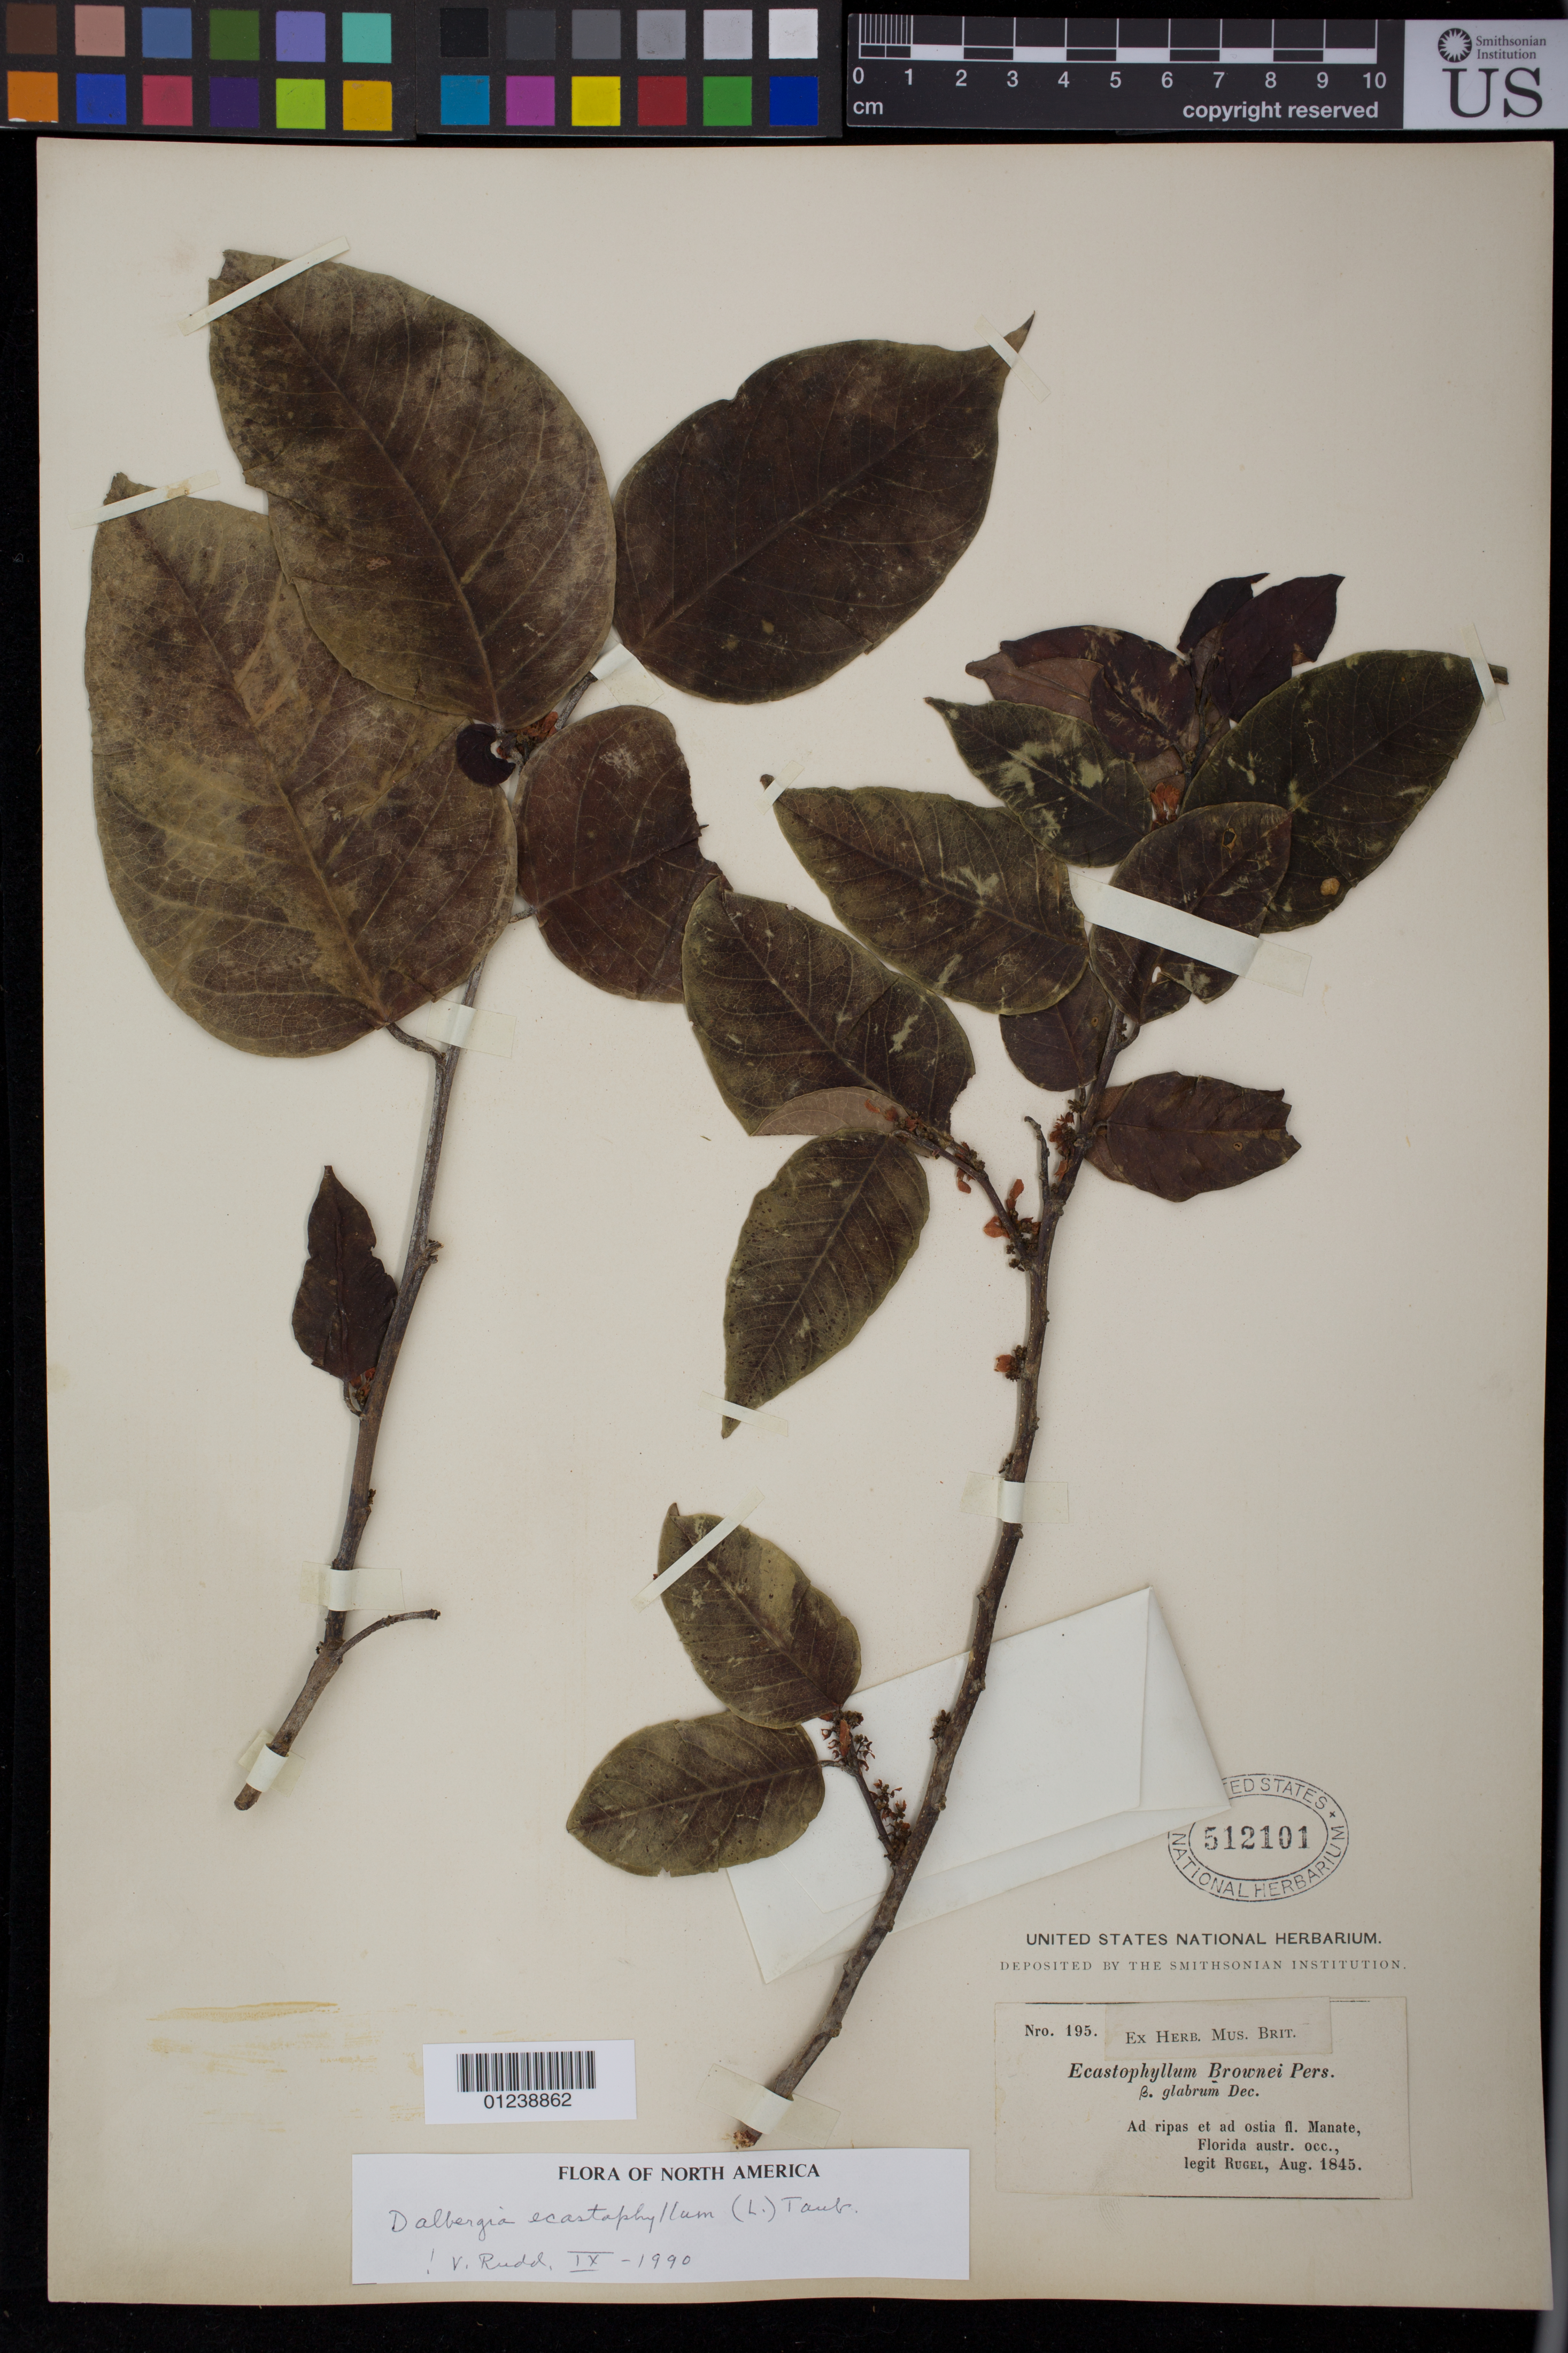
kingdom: Plantae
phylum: Tracheophyta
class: Magnoliopsida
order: Fabales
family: Fabaceae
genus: Dalbergia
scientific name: Dalbergia ecastaphyllum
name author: (L.) Taub.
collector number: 195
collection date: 1845-08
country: United States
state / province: Florida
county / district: Manatee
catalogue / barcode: US 512101